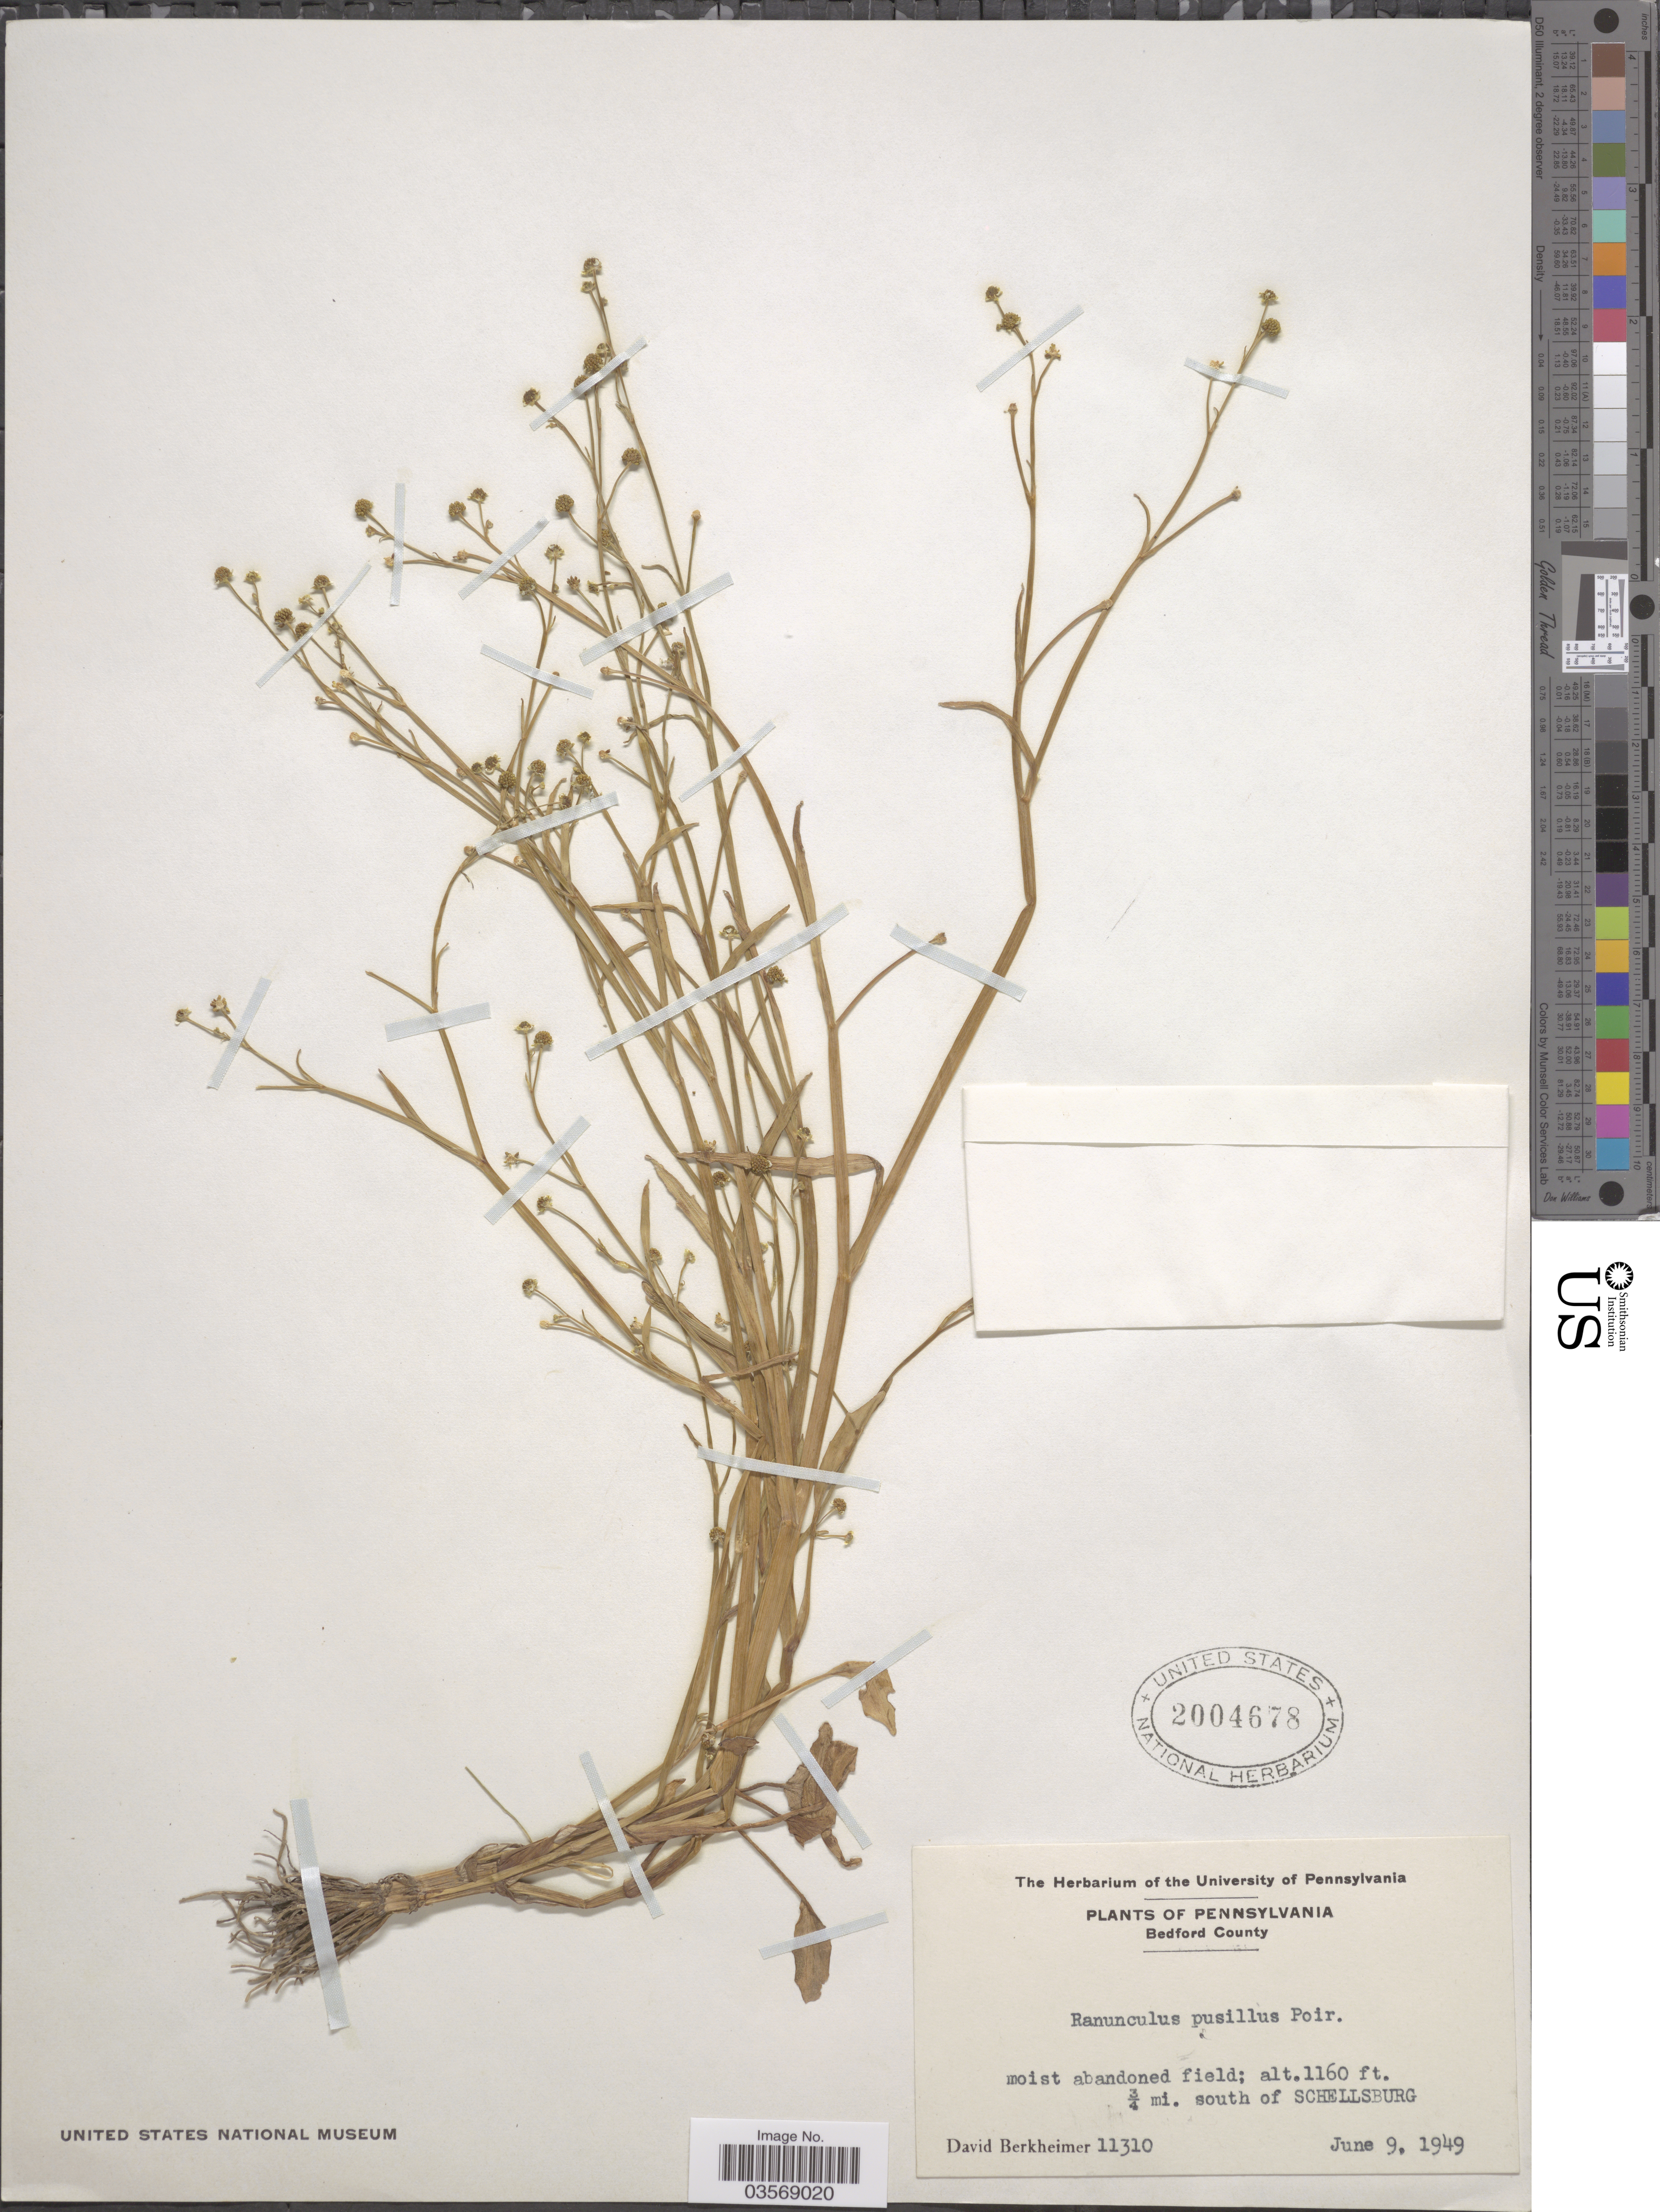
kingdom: Plantae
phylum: Tracheophyta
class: Magnoliopsida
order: Ranunculales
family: Ranunculaceae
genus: Ranunculus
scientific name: Ranunculus pusillus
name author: Poir.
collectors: D. Berkheimer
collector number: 11310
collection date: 1949-06-09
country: United States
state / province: Pennsylvania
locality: Bedford County. ¾ mi. south of Schellsburg.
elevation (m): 354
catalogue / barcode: US 2004678